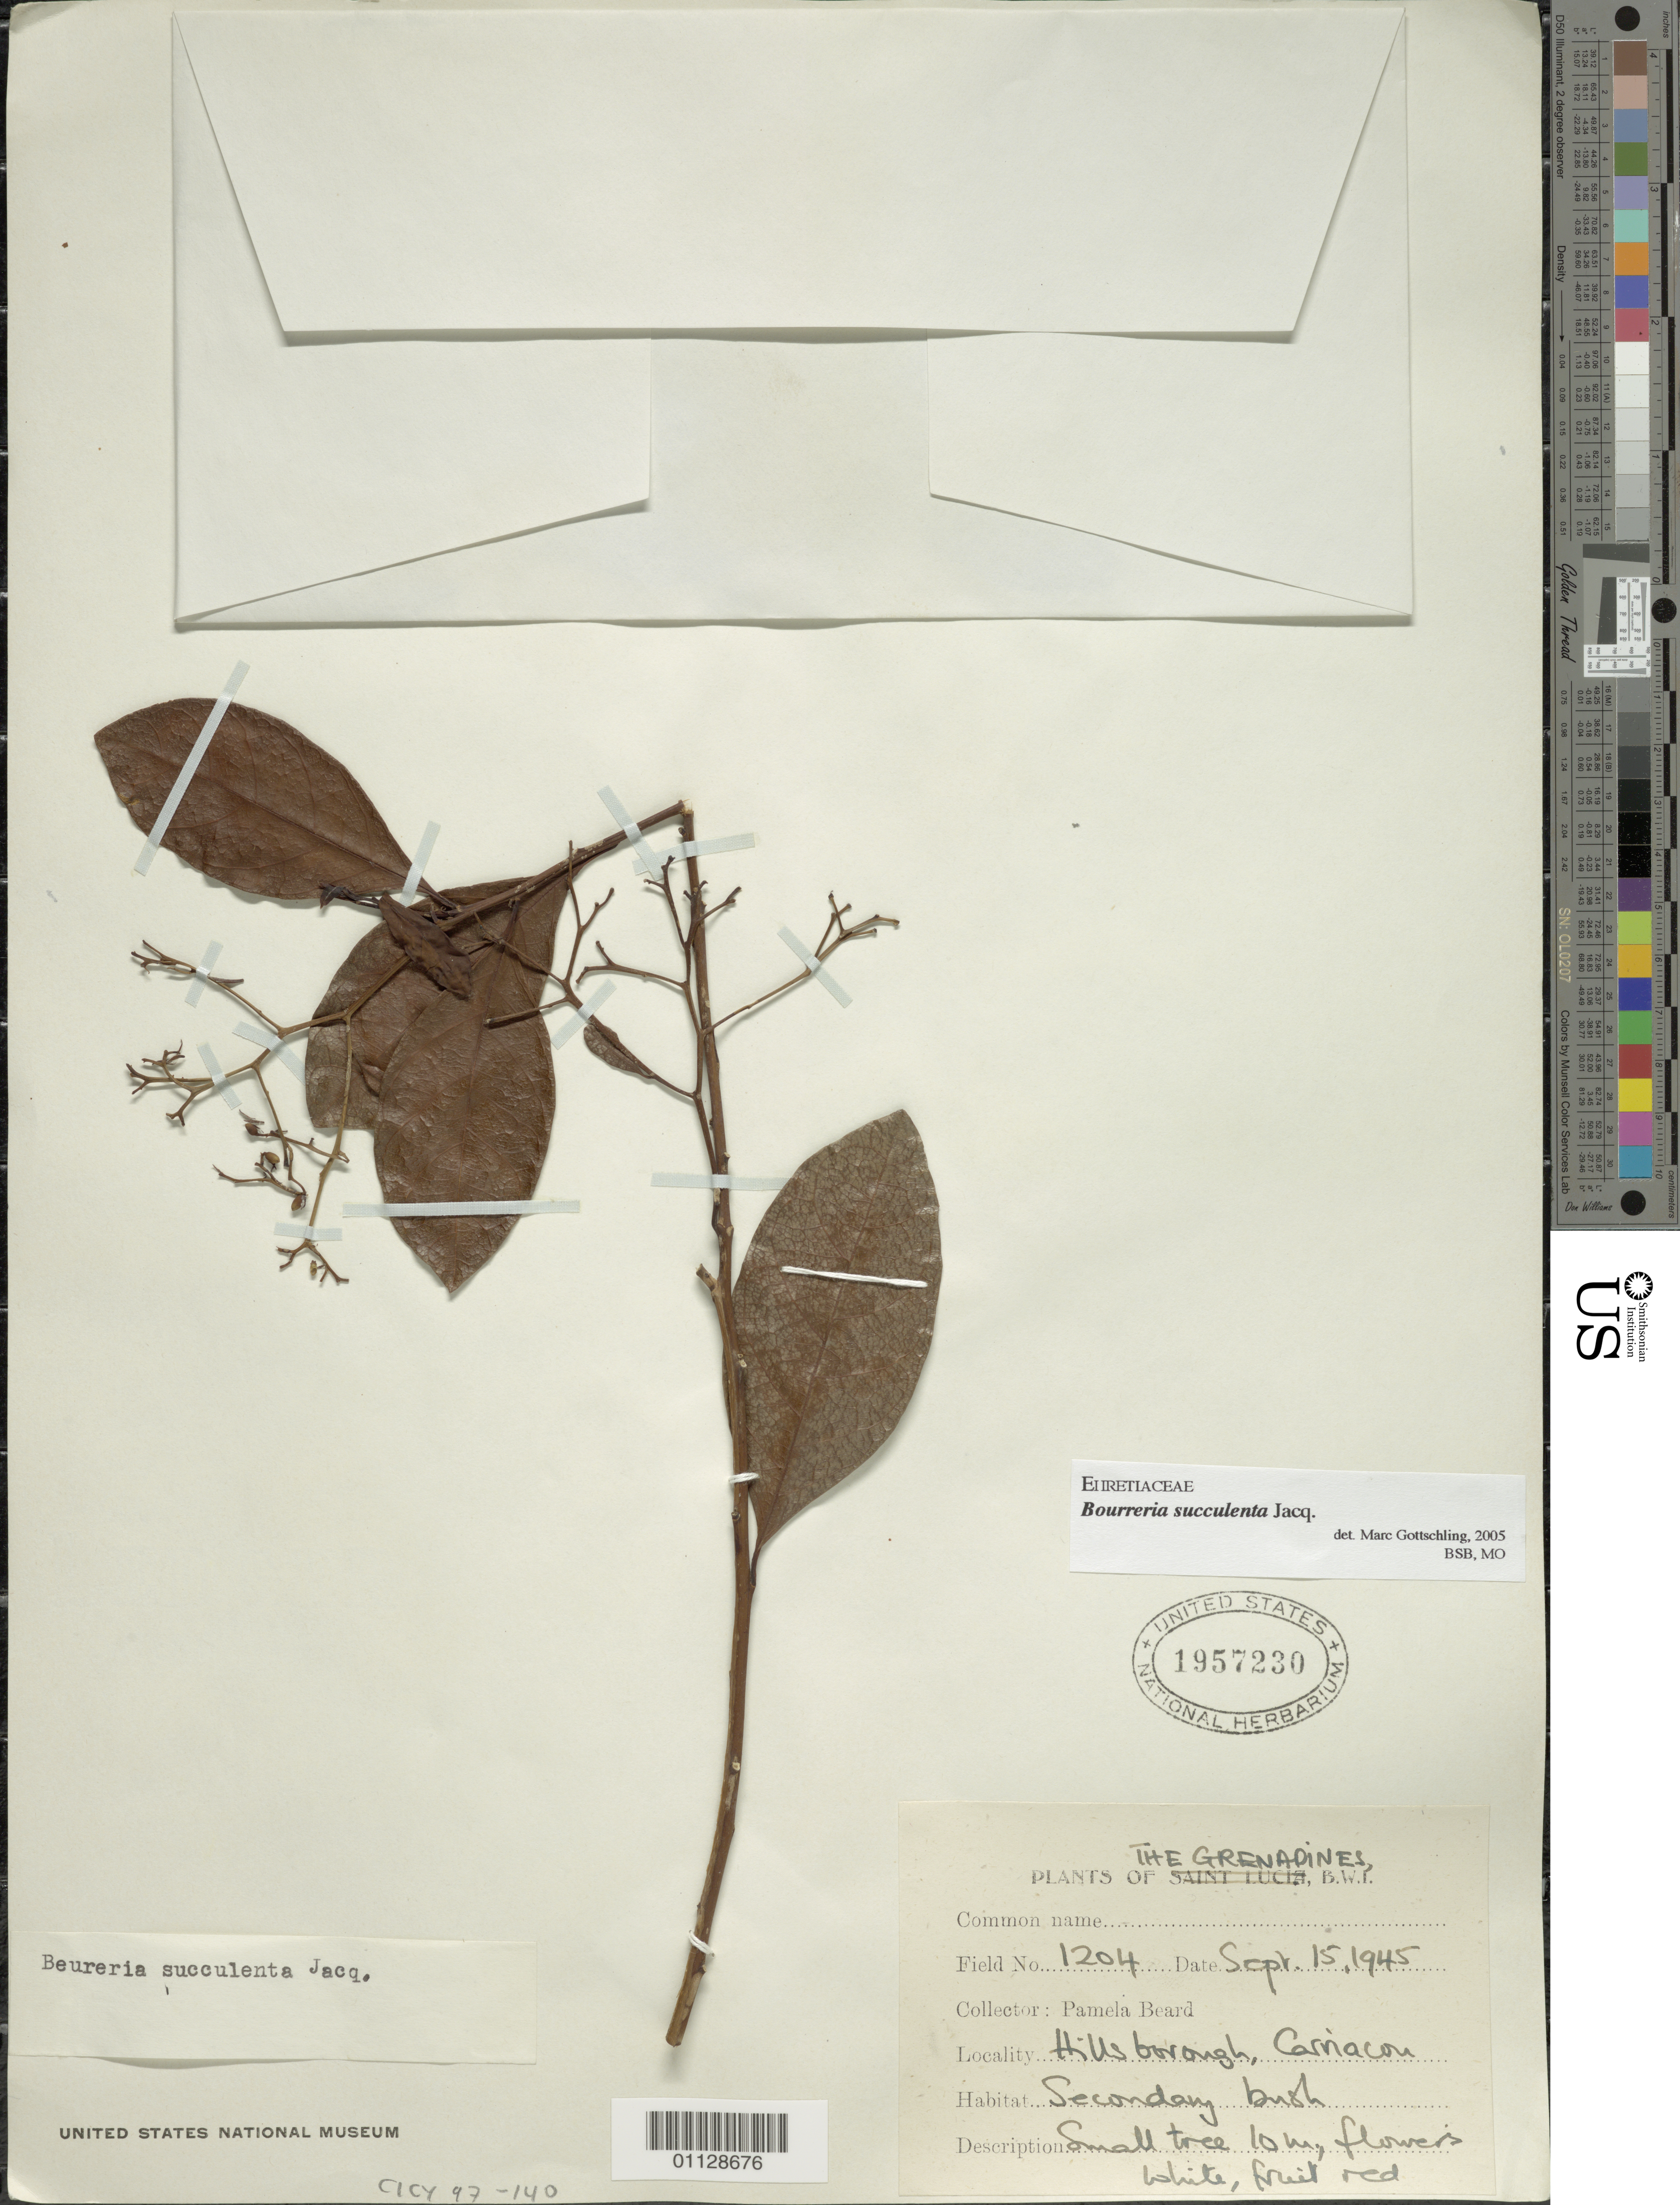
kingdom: Plantae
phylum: Tracheophyta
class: Magnoliopsida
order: Boraginales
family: Ehretiaceae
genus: Bourreria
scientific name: Bourreria succulenta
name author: Jacq.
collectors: P. Beard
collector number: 1204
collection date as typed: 15 Sep 1945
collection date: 1945-09-15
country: St. Vincent - Grenadines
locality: Hillsborough, Carriacon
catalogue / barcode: US 1957230